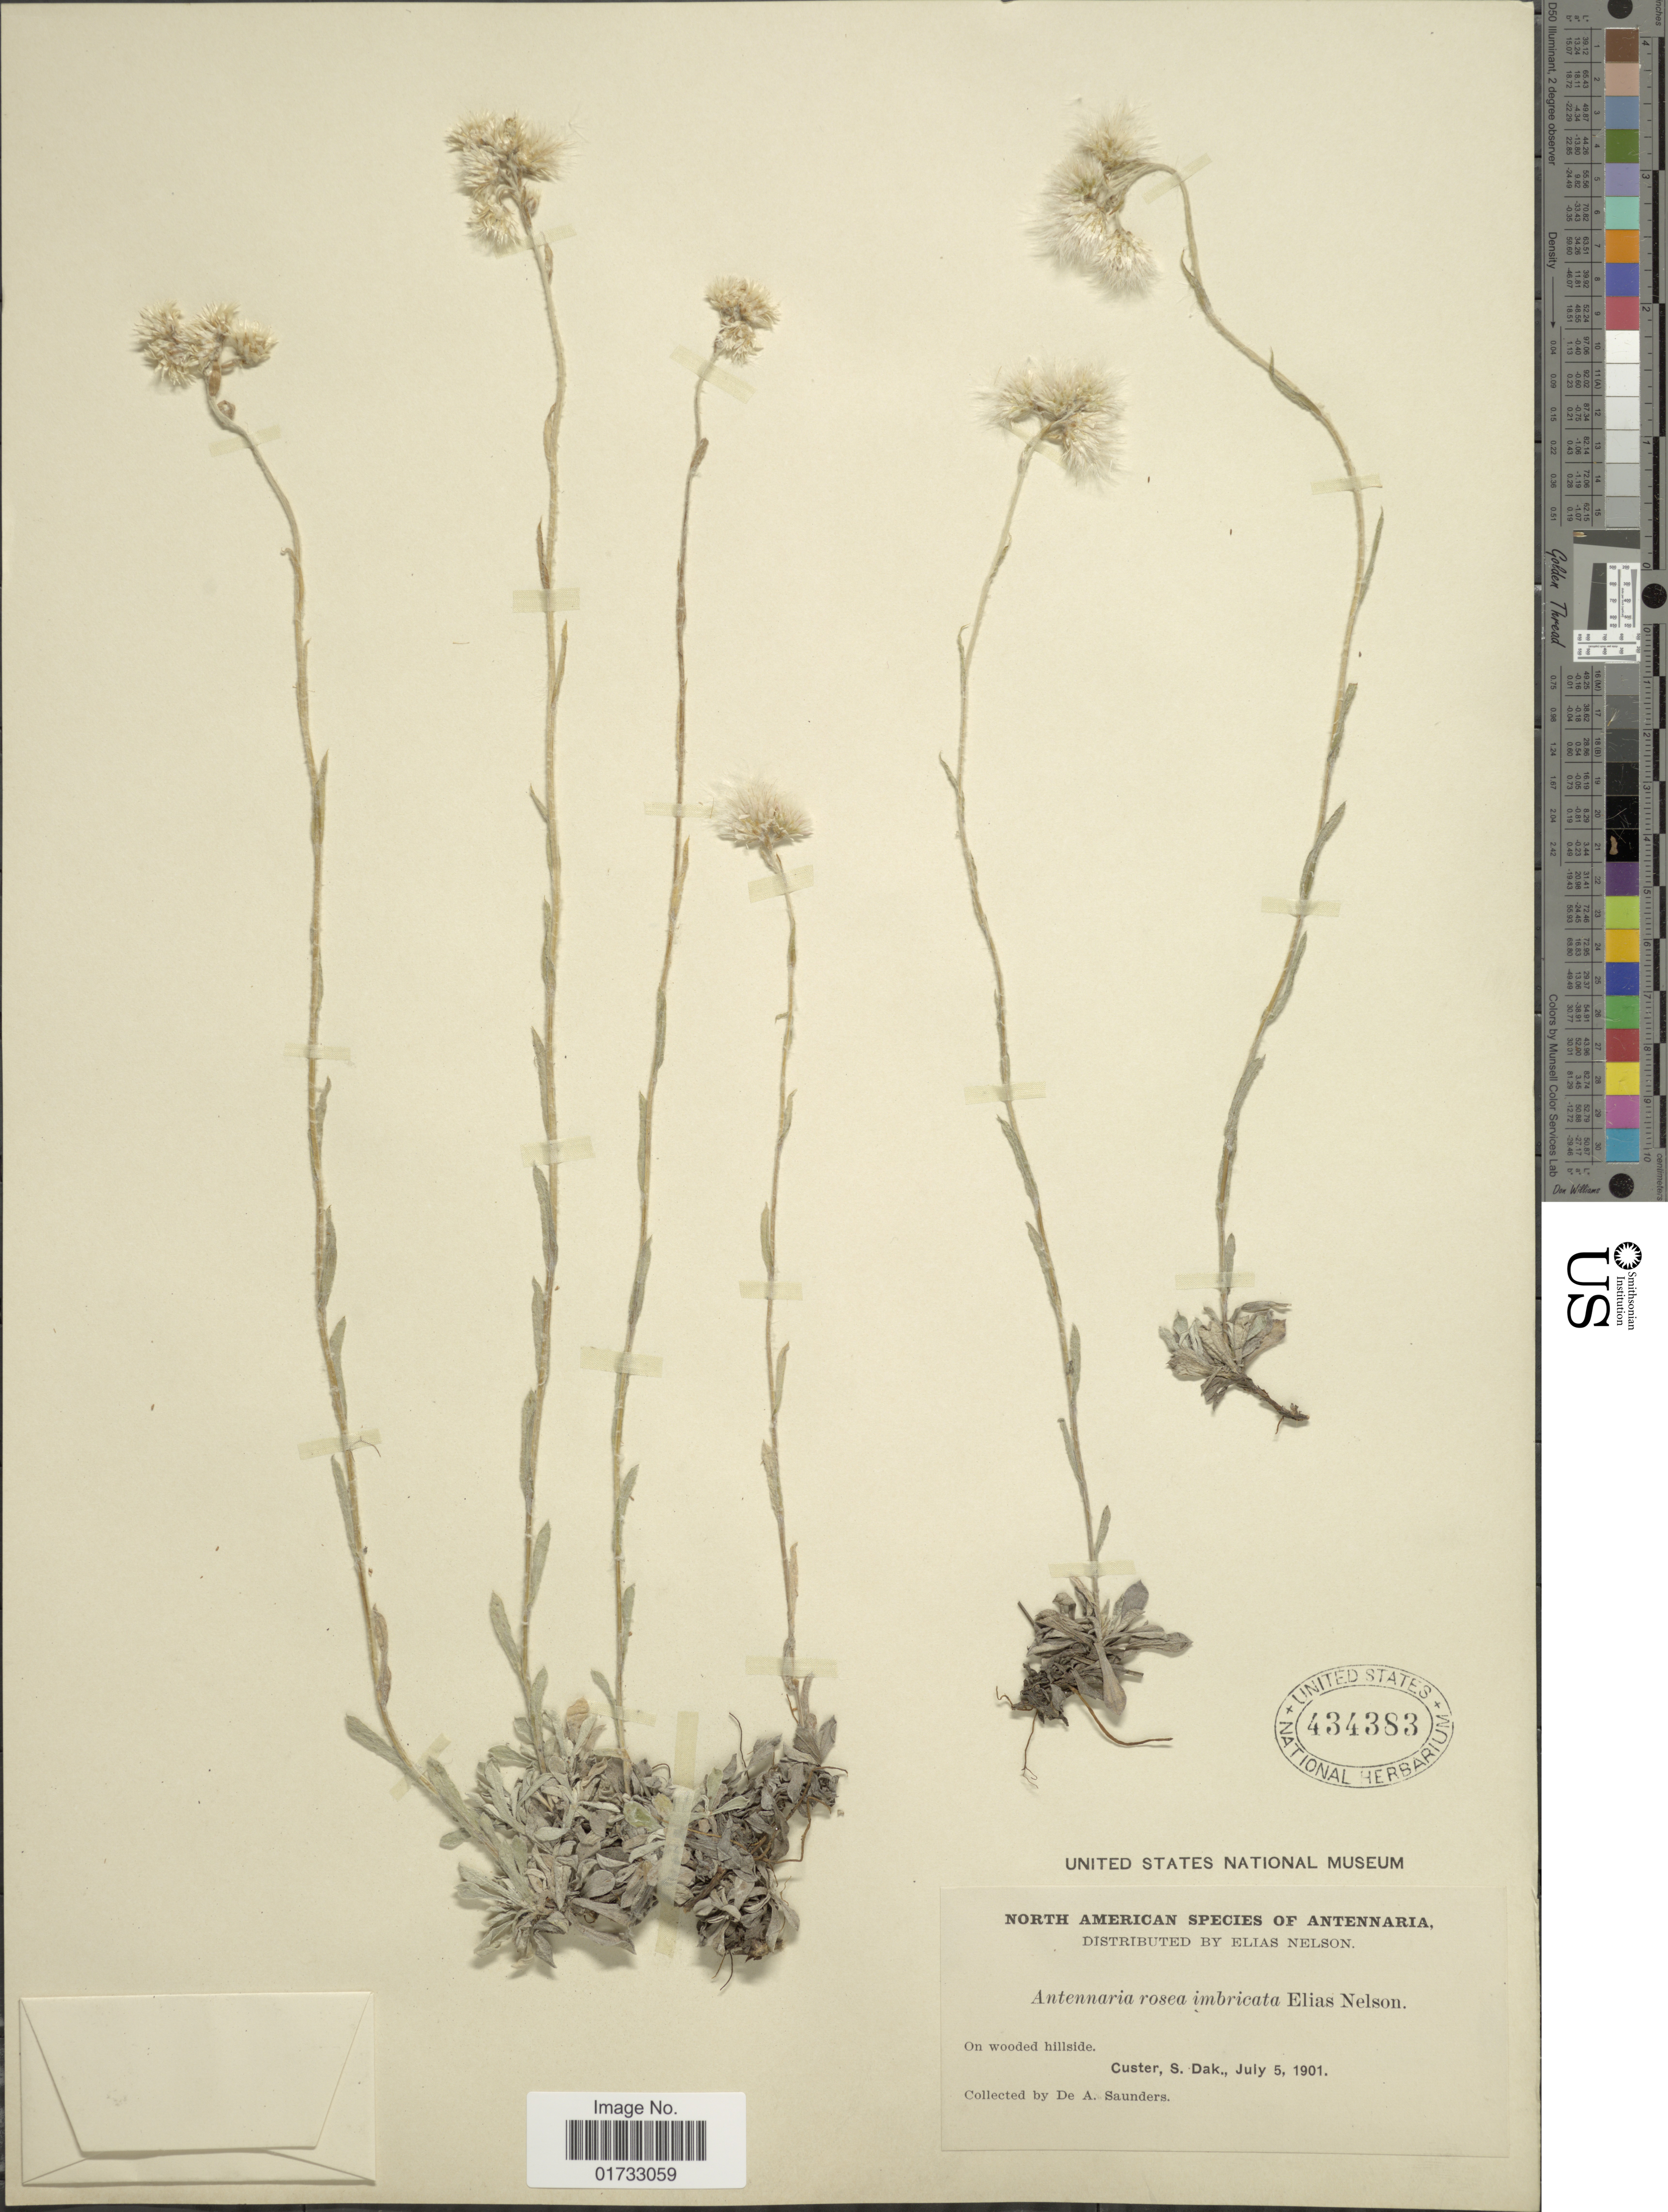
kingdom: Plantae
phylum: Tracheophyta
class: Magnoliopsida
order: Asterales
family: Asteraceae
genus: Antennaria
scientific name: Antennaria rosea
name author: Greene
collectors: D. A. Saunders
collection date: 1901-07-05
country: United States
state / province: South Dakota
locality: North American Species of Anrennaria, on wooded hillside, Custer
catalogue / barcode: US 434383